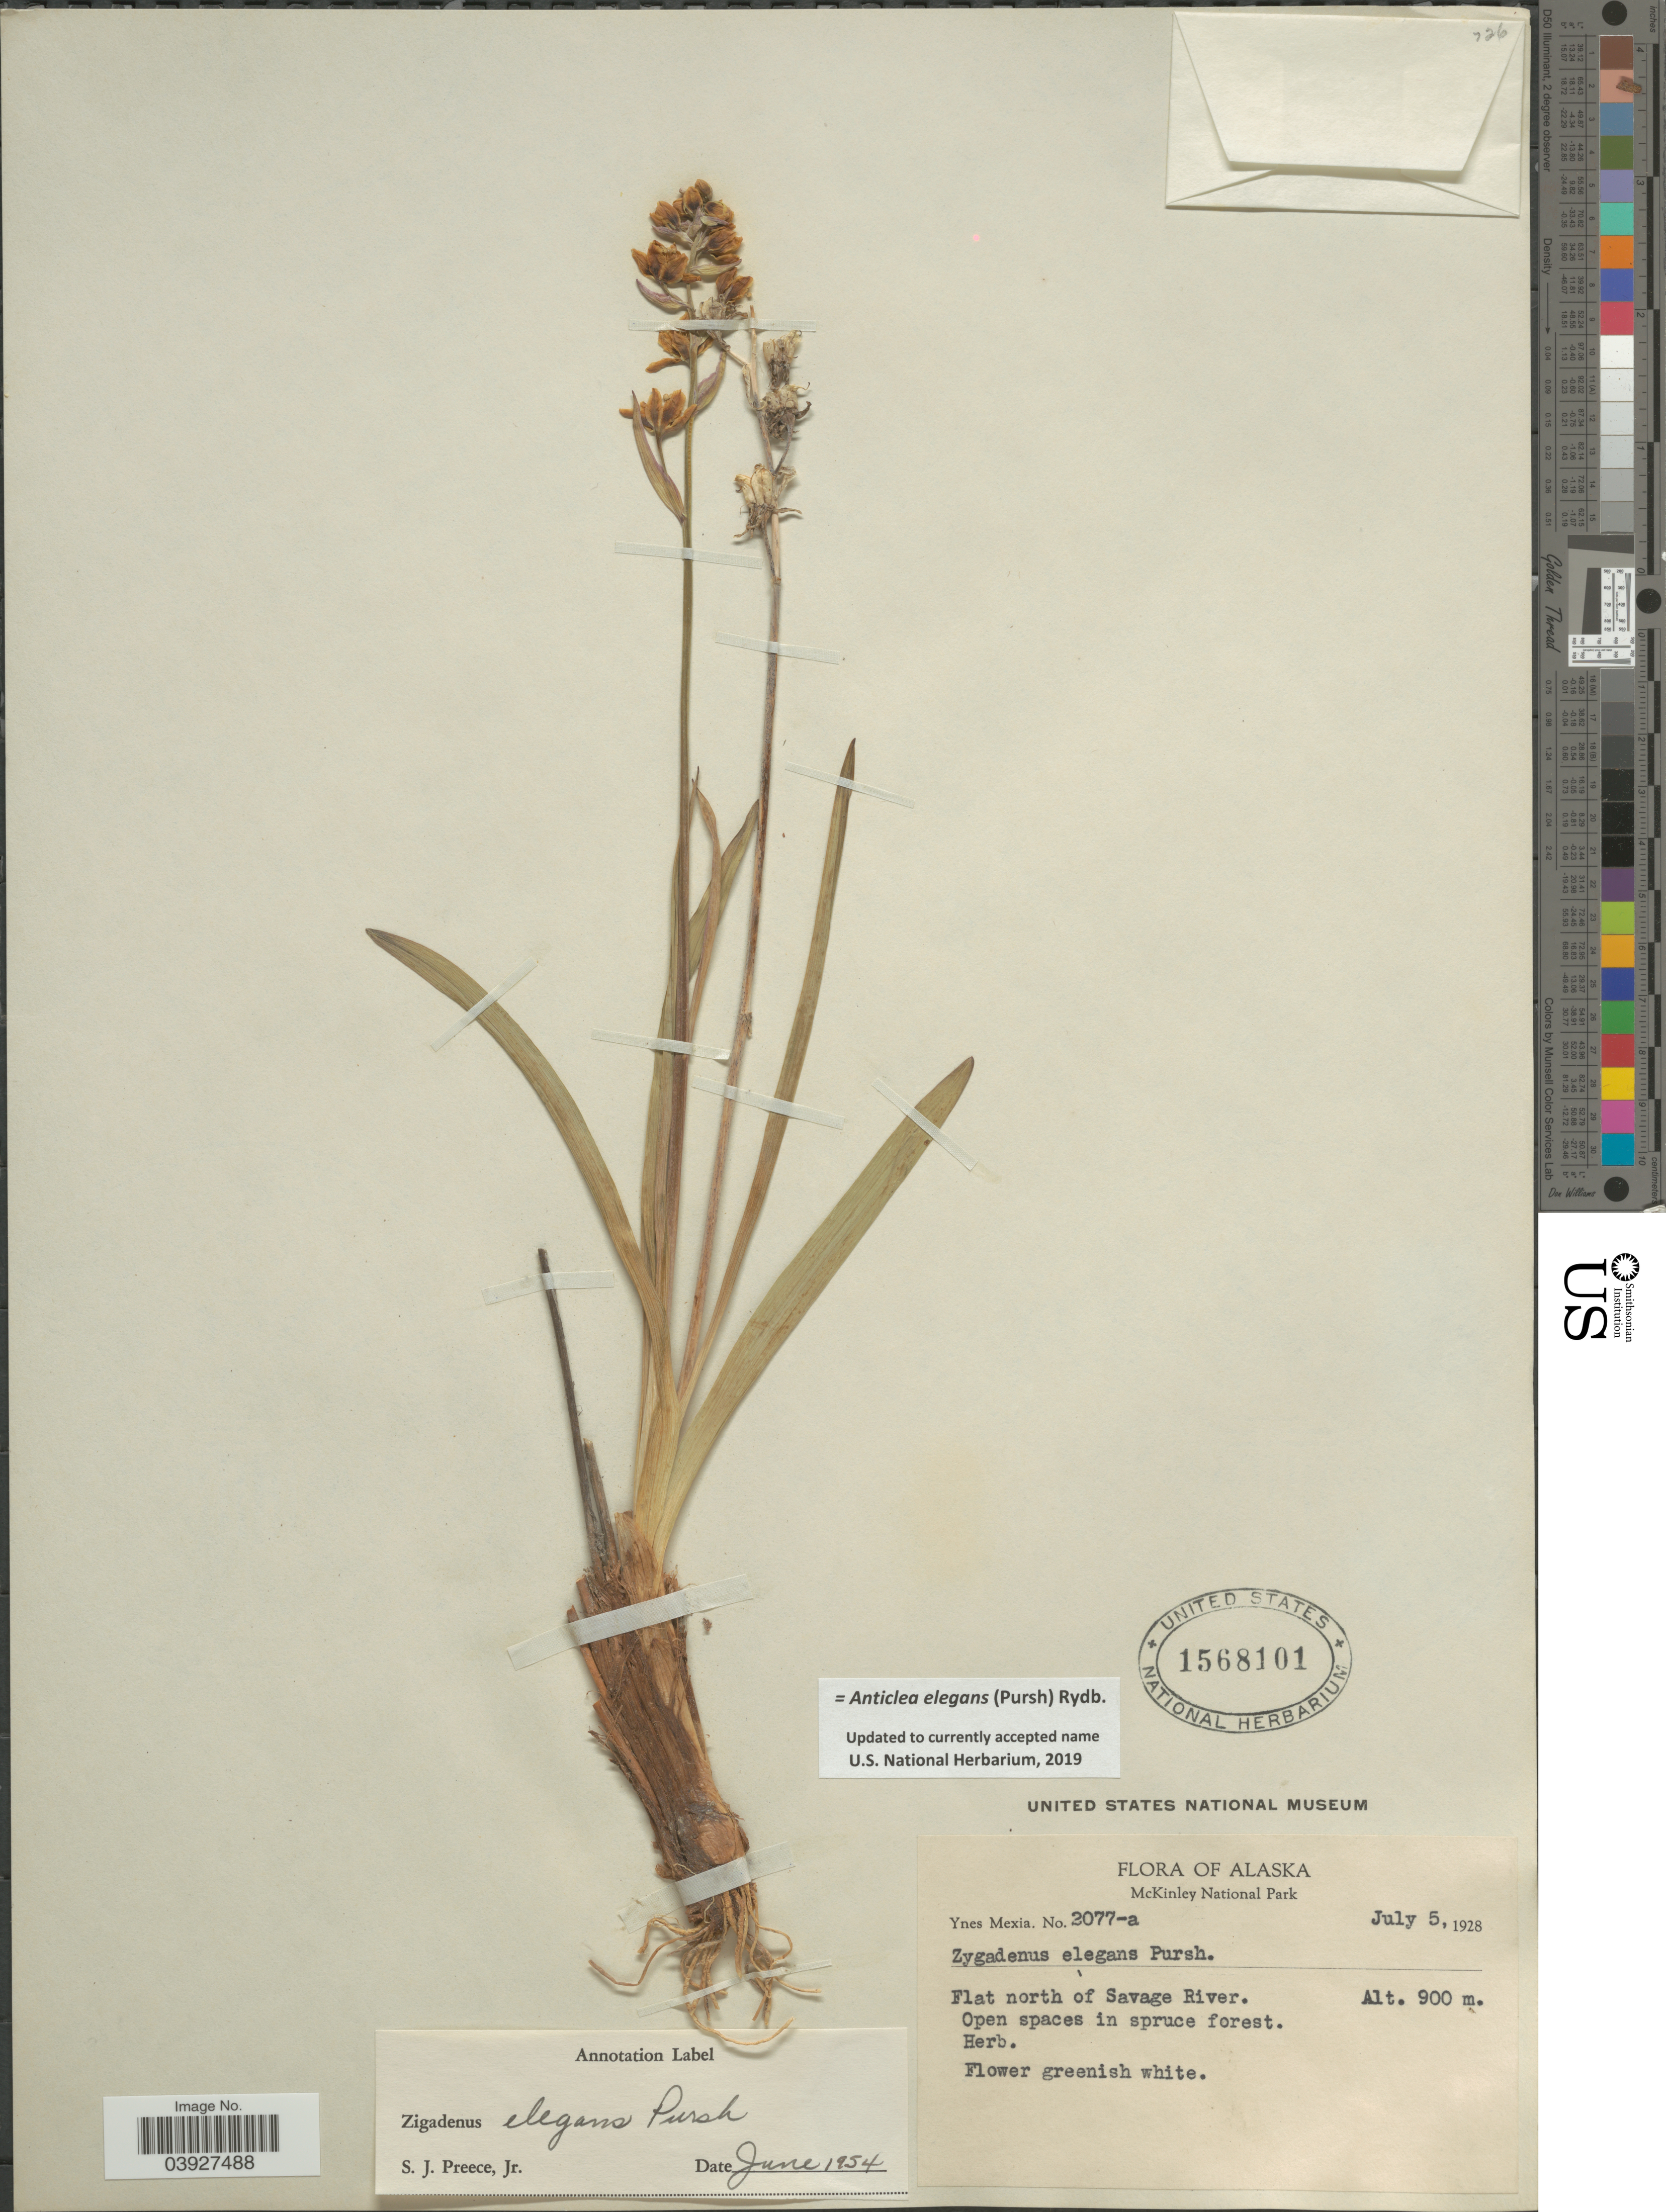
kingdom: Plantae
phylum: Tracheophyta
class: Liliopsida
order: Liliales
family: Melanthiaceae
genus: Anticlea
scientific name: Anticlea elegans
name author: (Pursh) Rydb.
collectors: Y. Mexia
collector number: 2077-a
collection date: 1928-07-05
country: United States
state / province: Alaska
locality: McKinley National Park. Flat north of Savage River.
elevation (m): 900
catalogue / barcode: US 1568101